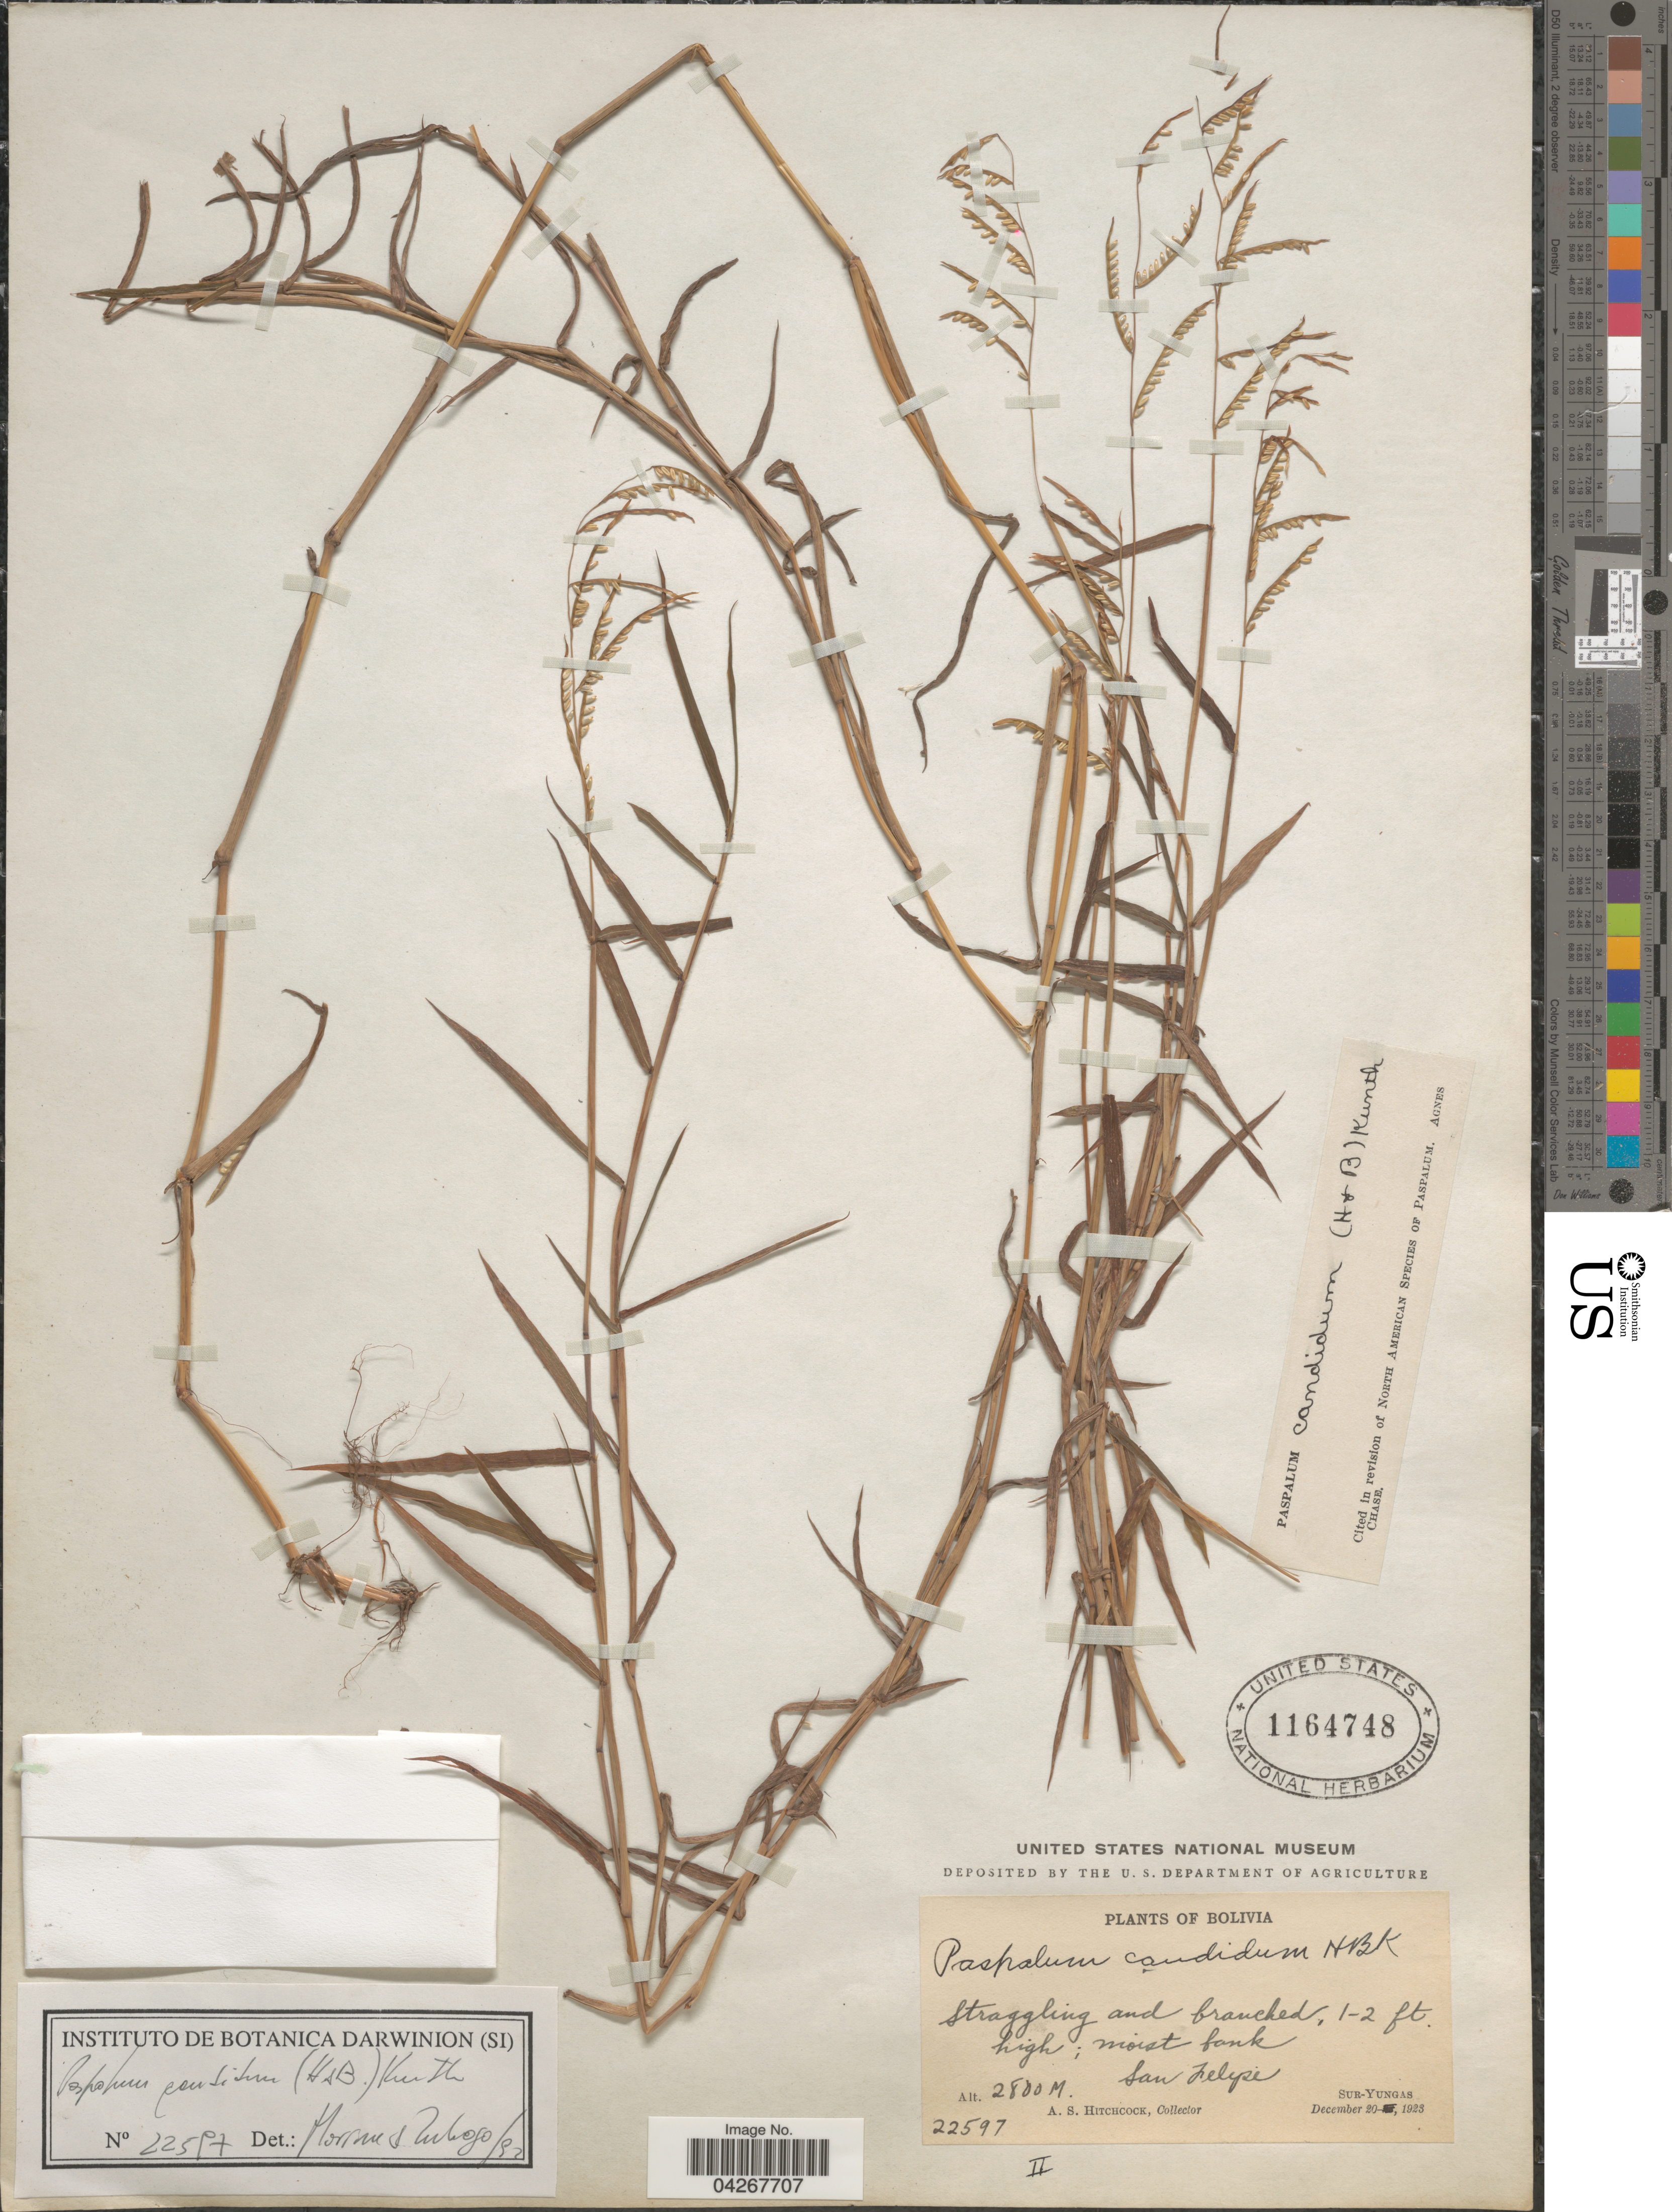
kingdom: Plantae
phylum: Tracheophyta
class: Liliopsida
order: Poales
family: Poaceae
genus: Paspalum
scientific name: Paspalum candidum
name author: (Humb. & Bonpl. ex Fleugge) Kunth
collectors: A. S. Hitchcock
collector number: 22597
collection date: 1923-12-20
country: Bolivia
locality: Moist bank. San Felipe. Sur-Yungas.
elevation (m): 2800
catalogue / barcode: US 1164748